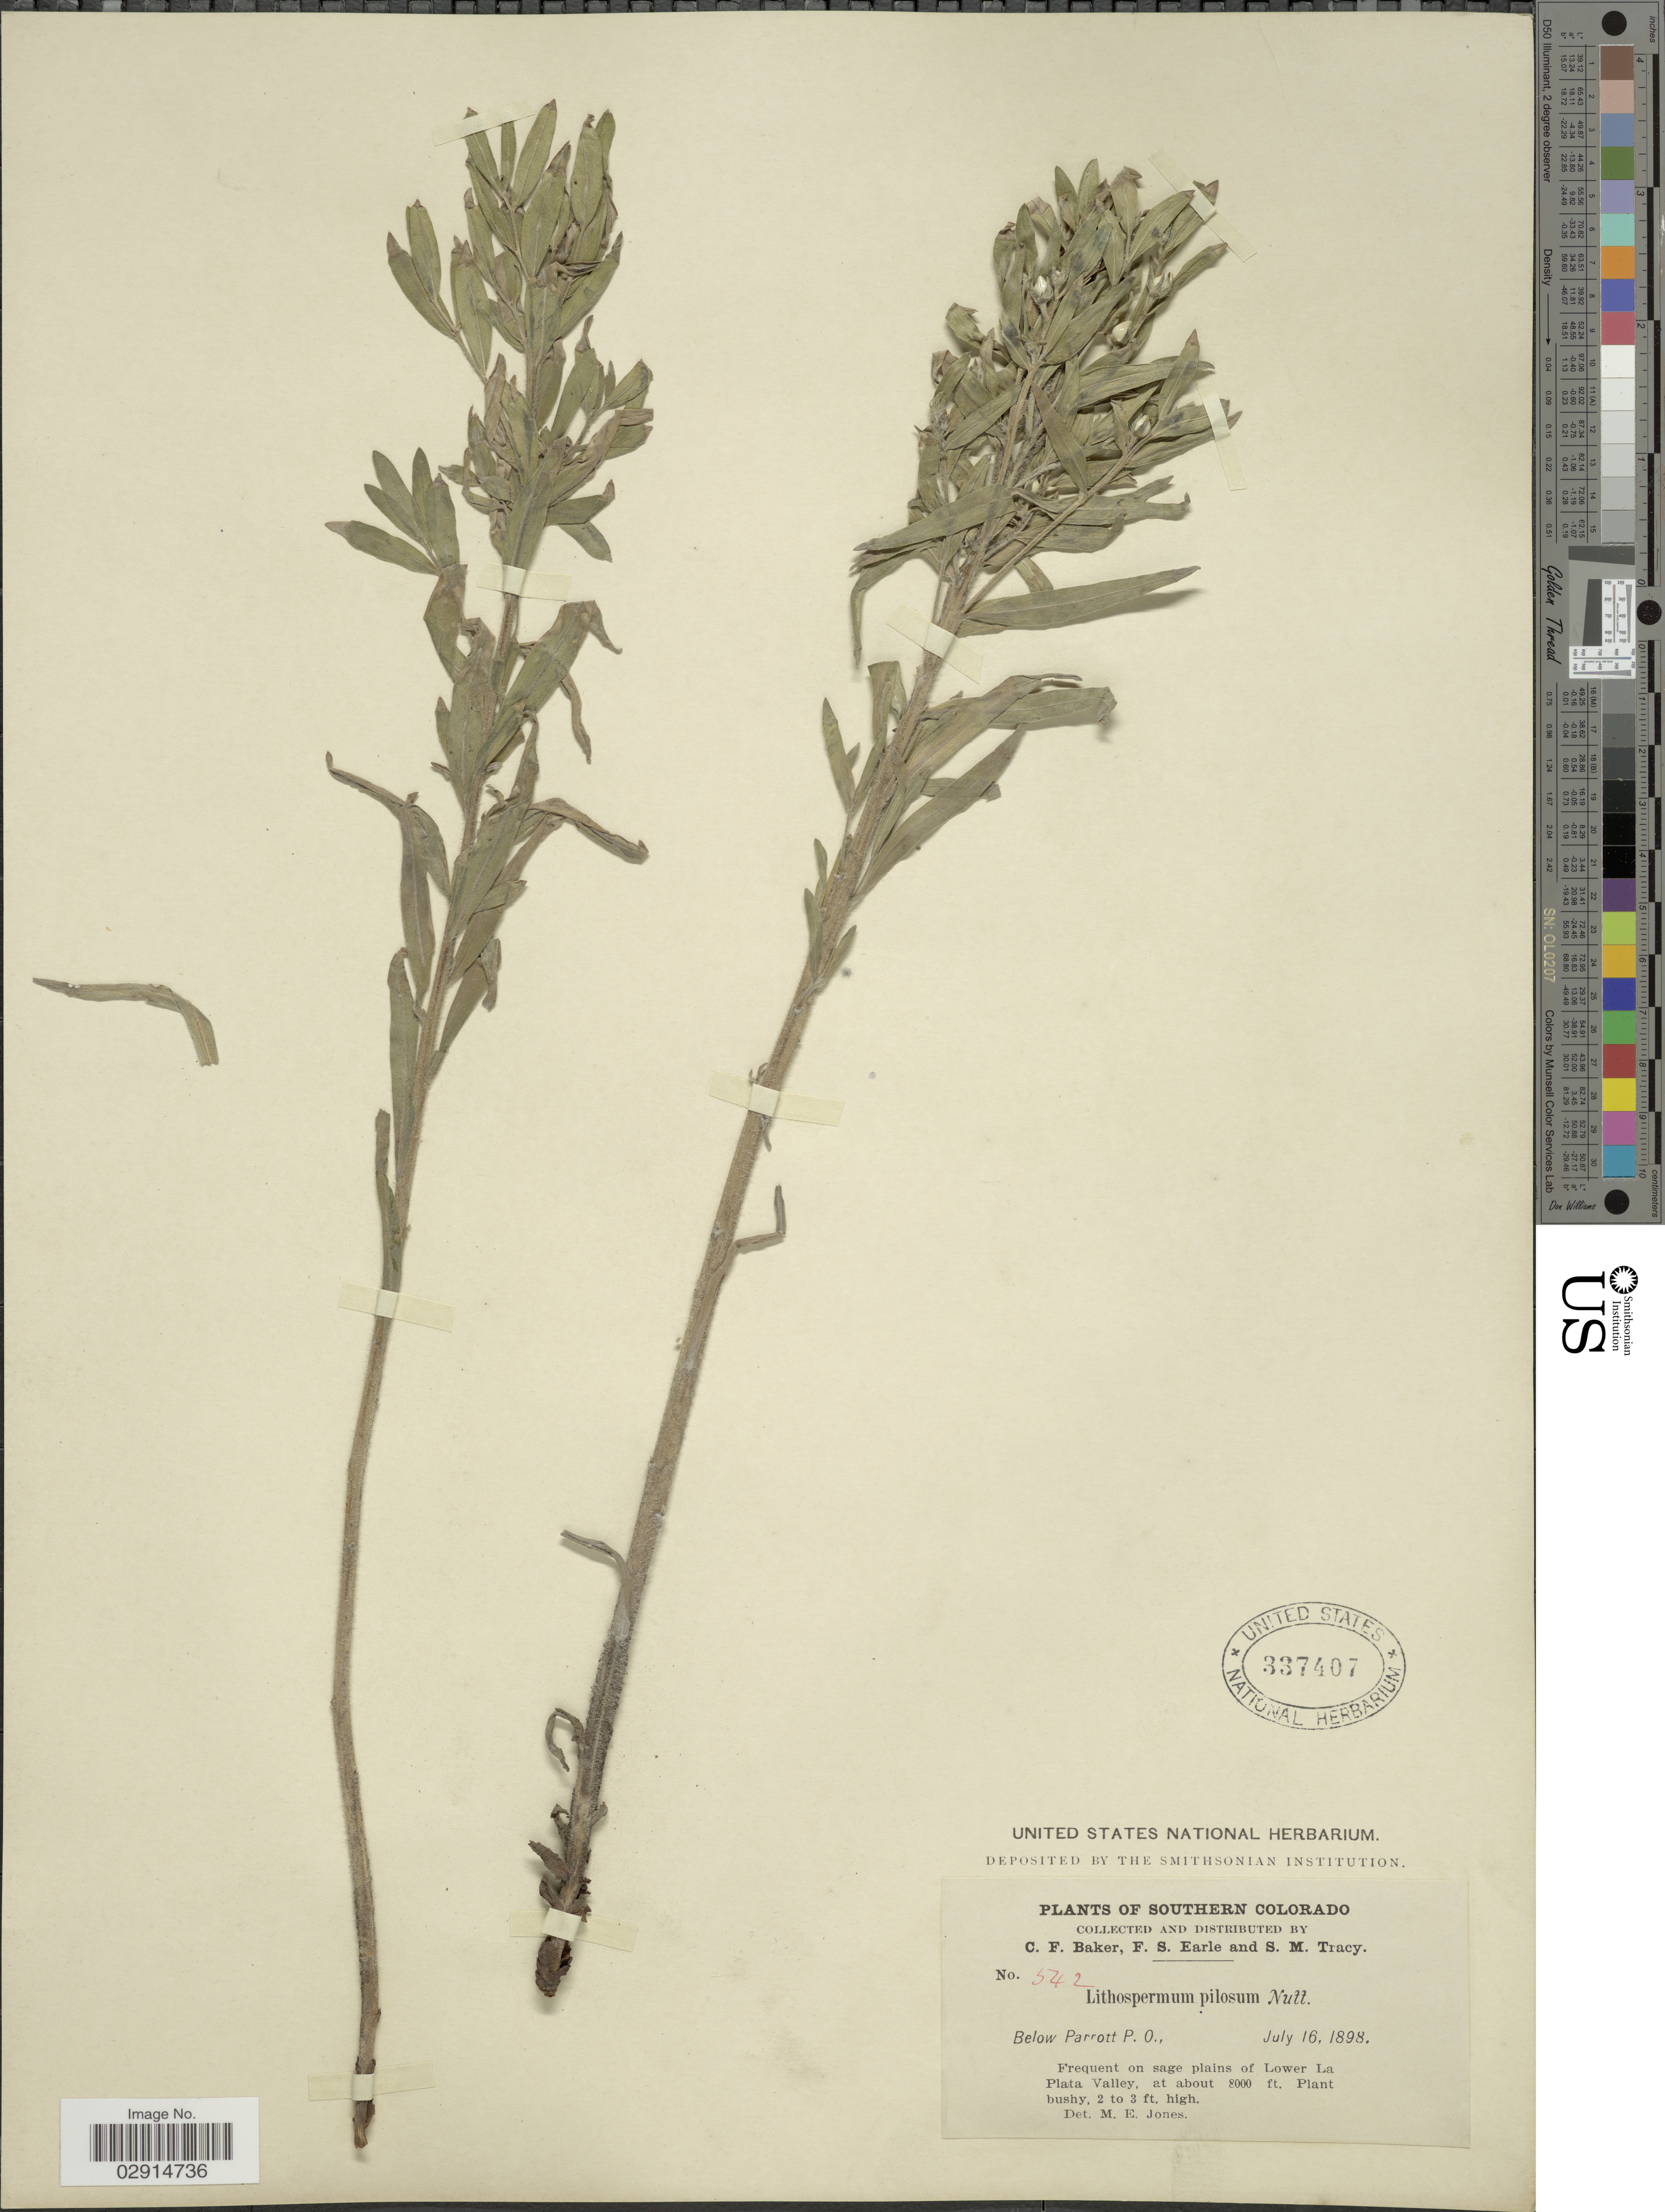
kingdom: Plantae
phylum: Tracheophyta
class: Magnoliopsida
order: Boraginales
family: Boraginaceae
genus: Lithospermum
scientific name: Lithospermum ruderale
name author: Douglas ex Lehm.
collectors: C. F. Baker, F. S. Earle & S. M. Tracy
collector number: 542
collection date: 1898-07-16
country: United States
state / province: Colorado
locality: Southern Colorado, Below Parrott P.O., Frequent on sage plains of Lower La Plata valley.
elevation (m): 2438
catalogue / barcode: US 337407